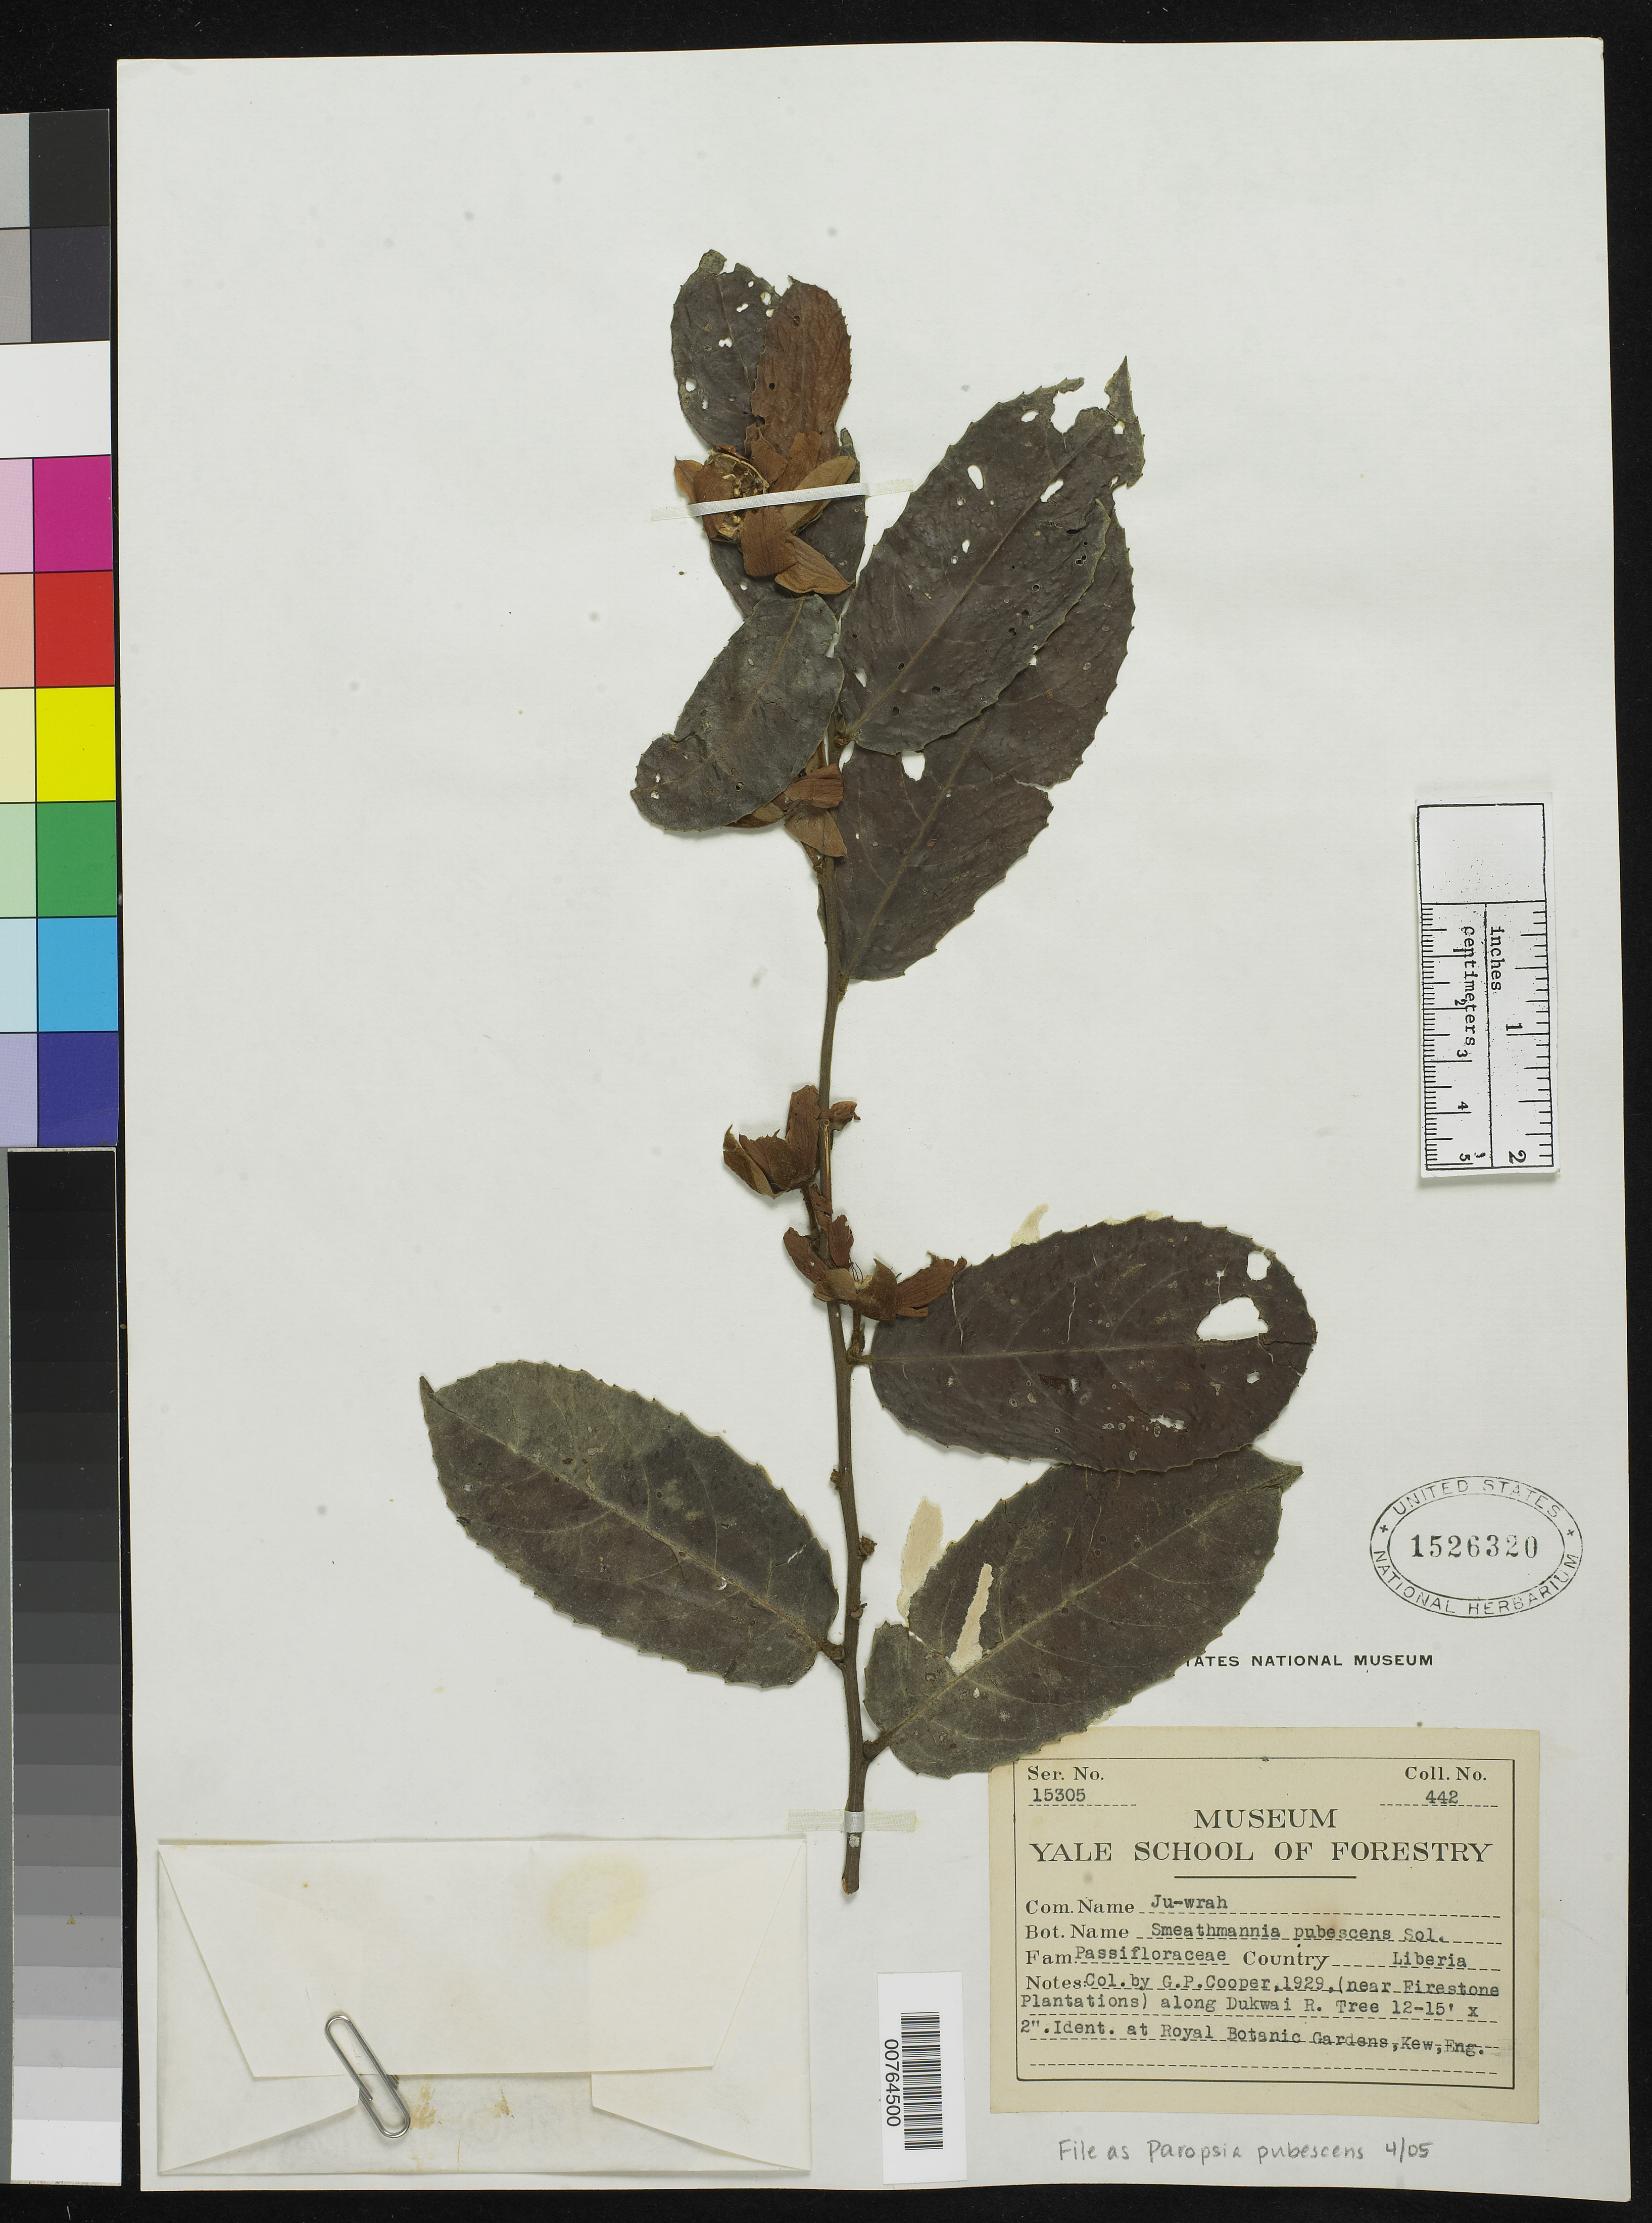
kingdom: Plantae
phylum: Tracheophyta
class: Magnoliopsida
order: Malpighiales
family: Passifloraceae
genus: Paropsia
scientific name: Paropsia pubescens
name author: (Sol. ex R. Br.) Warb.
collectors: G. Cooper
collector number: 442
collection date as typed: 1929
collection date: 1929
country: Liberia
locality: (near Firestone Plantations) along Dukwai River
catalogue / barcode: US 1526320